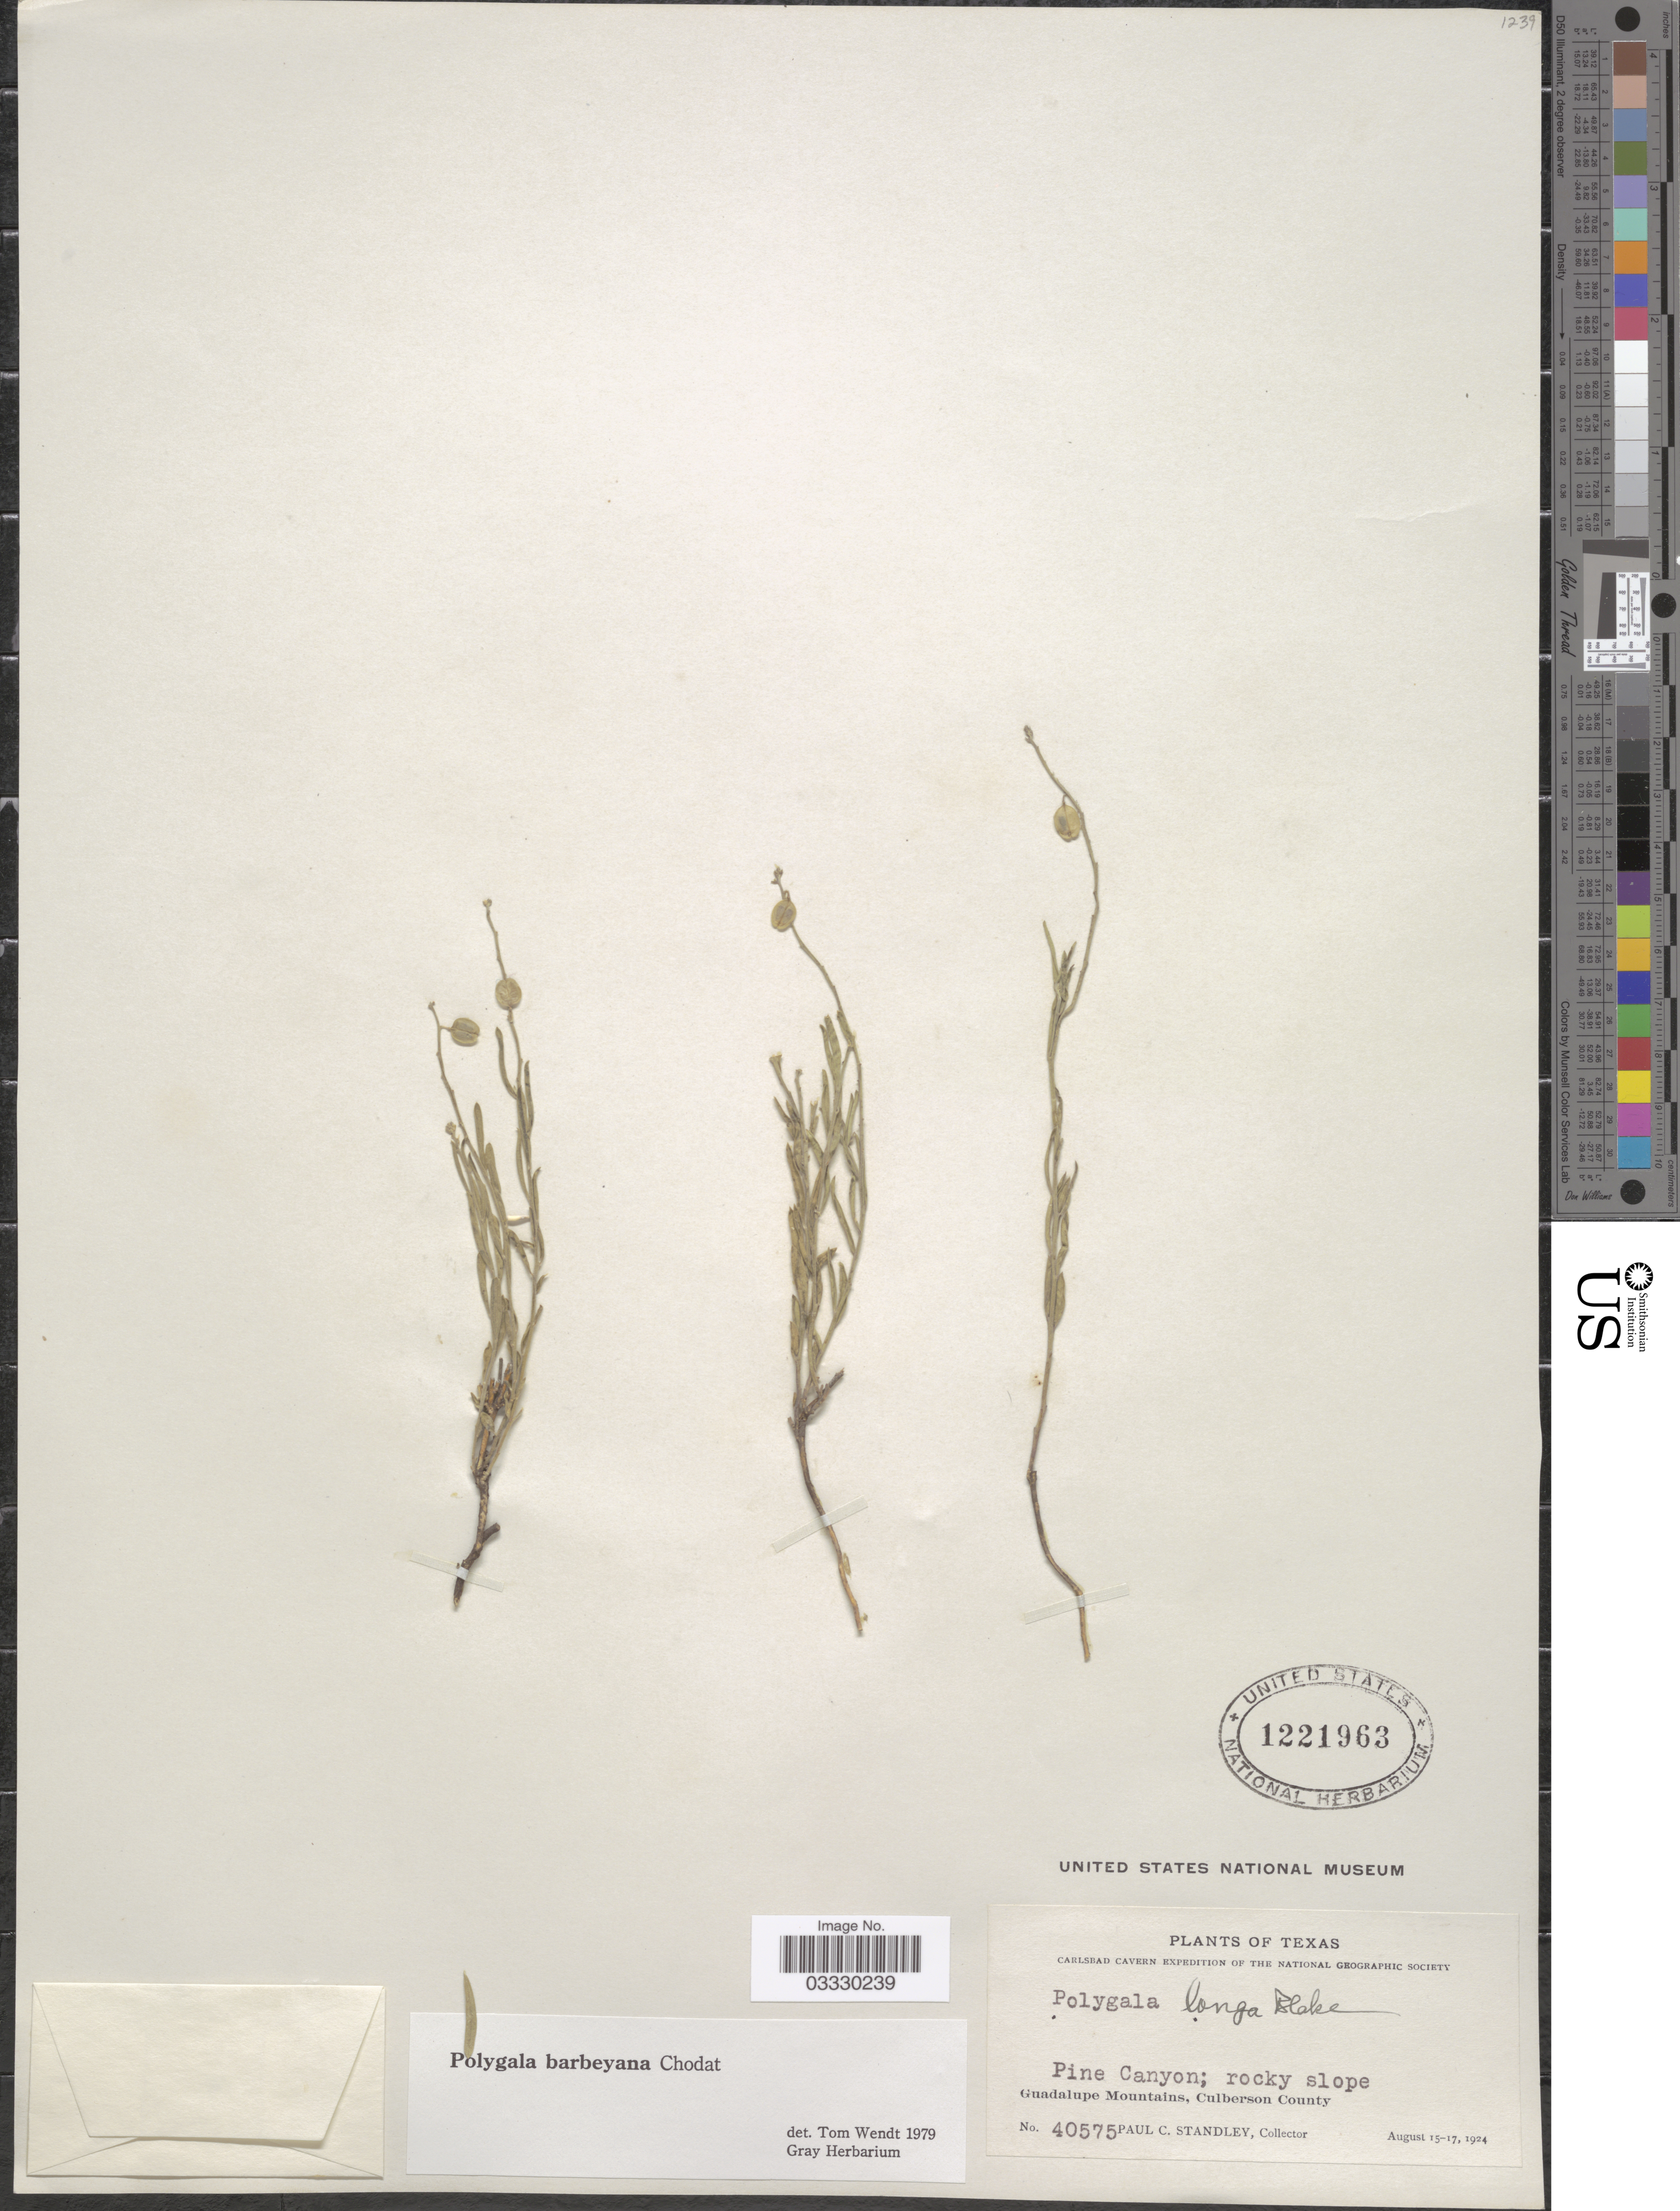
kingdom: Plantae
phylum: Tracheophyta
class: Magnoliopsida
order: Fabales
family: Polygalaceae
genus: Hebecarpa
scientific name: Hebecarpa barbeyana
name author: (Chodat) J.R. Abbott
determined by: Strong, Mark T., (BOT), Smithsonian Institution - National Museum of Natural History (UNITED STATES)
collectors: P. C. Standley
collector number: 40575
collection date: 1924-08-15/1924-08-17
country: United States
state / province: Texas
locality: Pine Canyon. Guadalupe Mountains, Culberson County.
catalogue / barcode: US 1221963